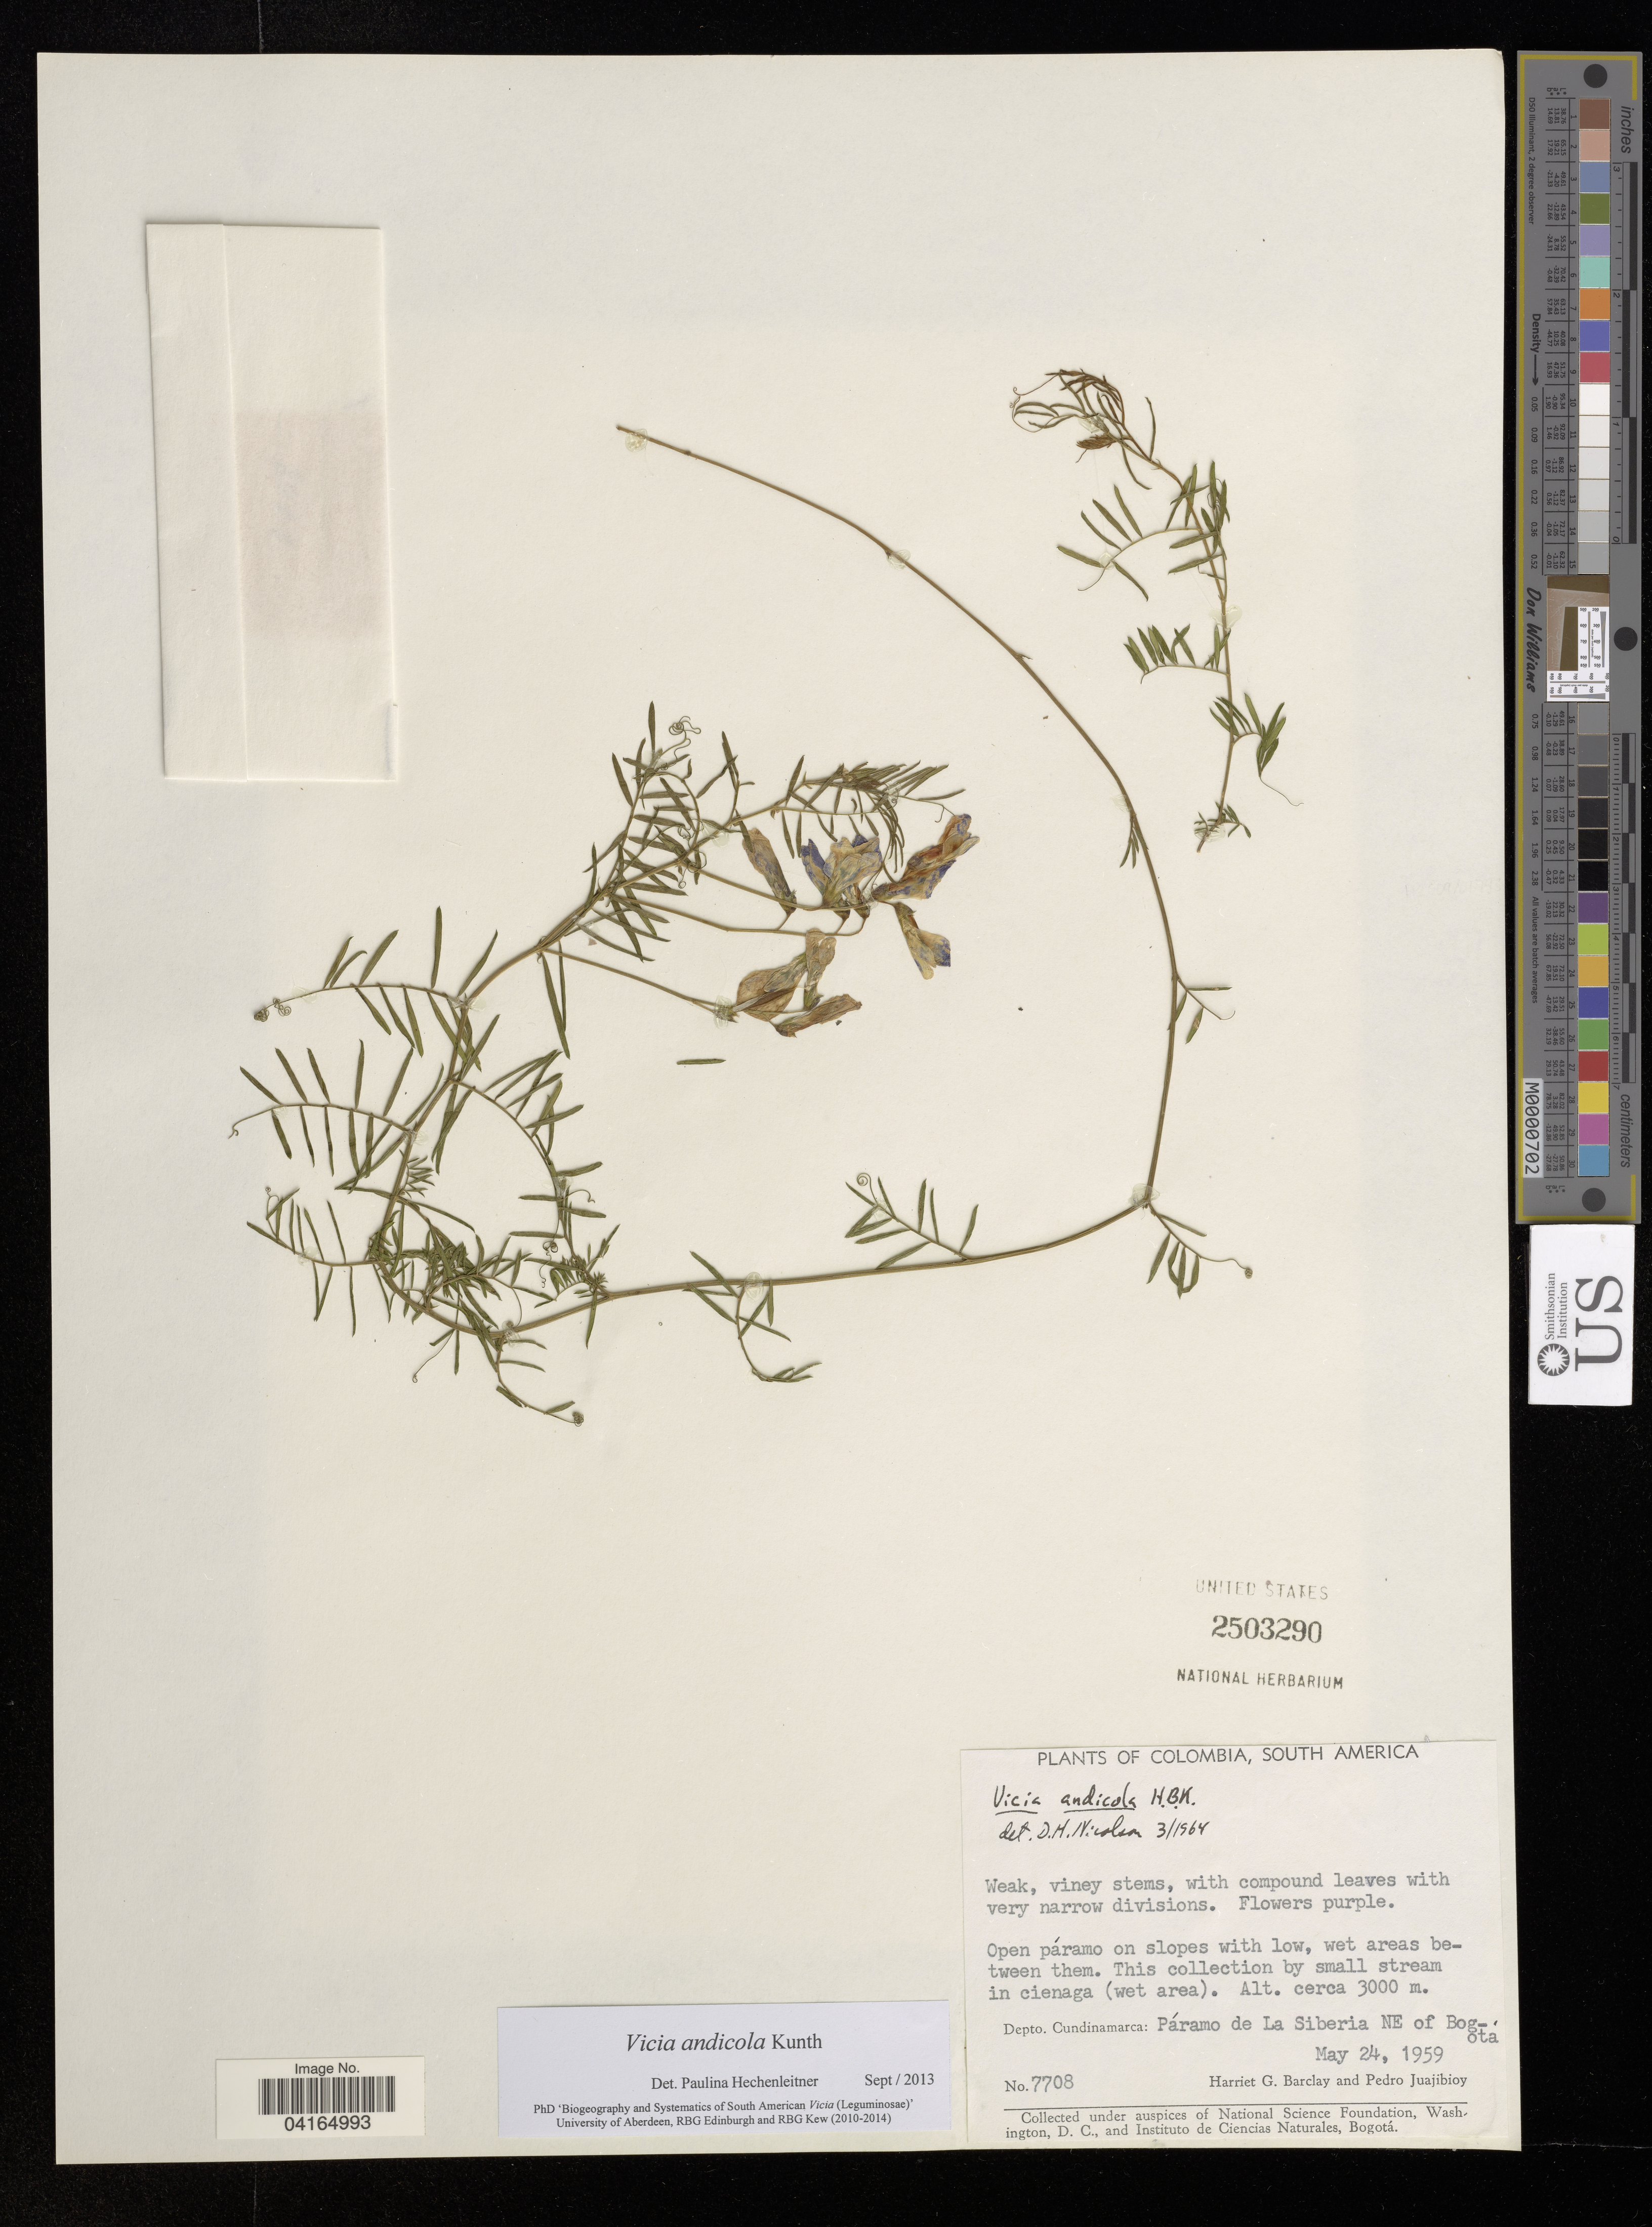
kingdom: Plantae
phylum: Tracheophyta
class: Magnoliopsida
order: Fabales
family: Fabaceae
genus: Vicia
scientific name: Vicia andicola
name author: Kunth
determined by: Hechenleitner, Paulina, RBG Edinburgh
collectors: H. G. Barclay & P. Juajibioy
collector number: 7708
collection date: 1959-05-24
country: Colombia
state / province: Cundinamarca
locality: Depto. Cundinamarca: Páramo de La Siberia NE of Bogota.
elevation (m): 3000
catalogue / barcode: US 2503290